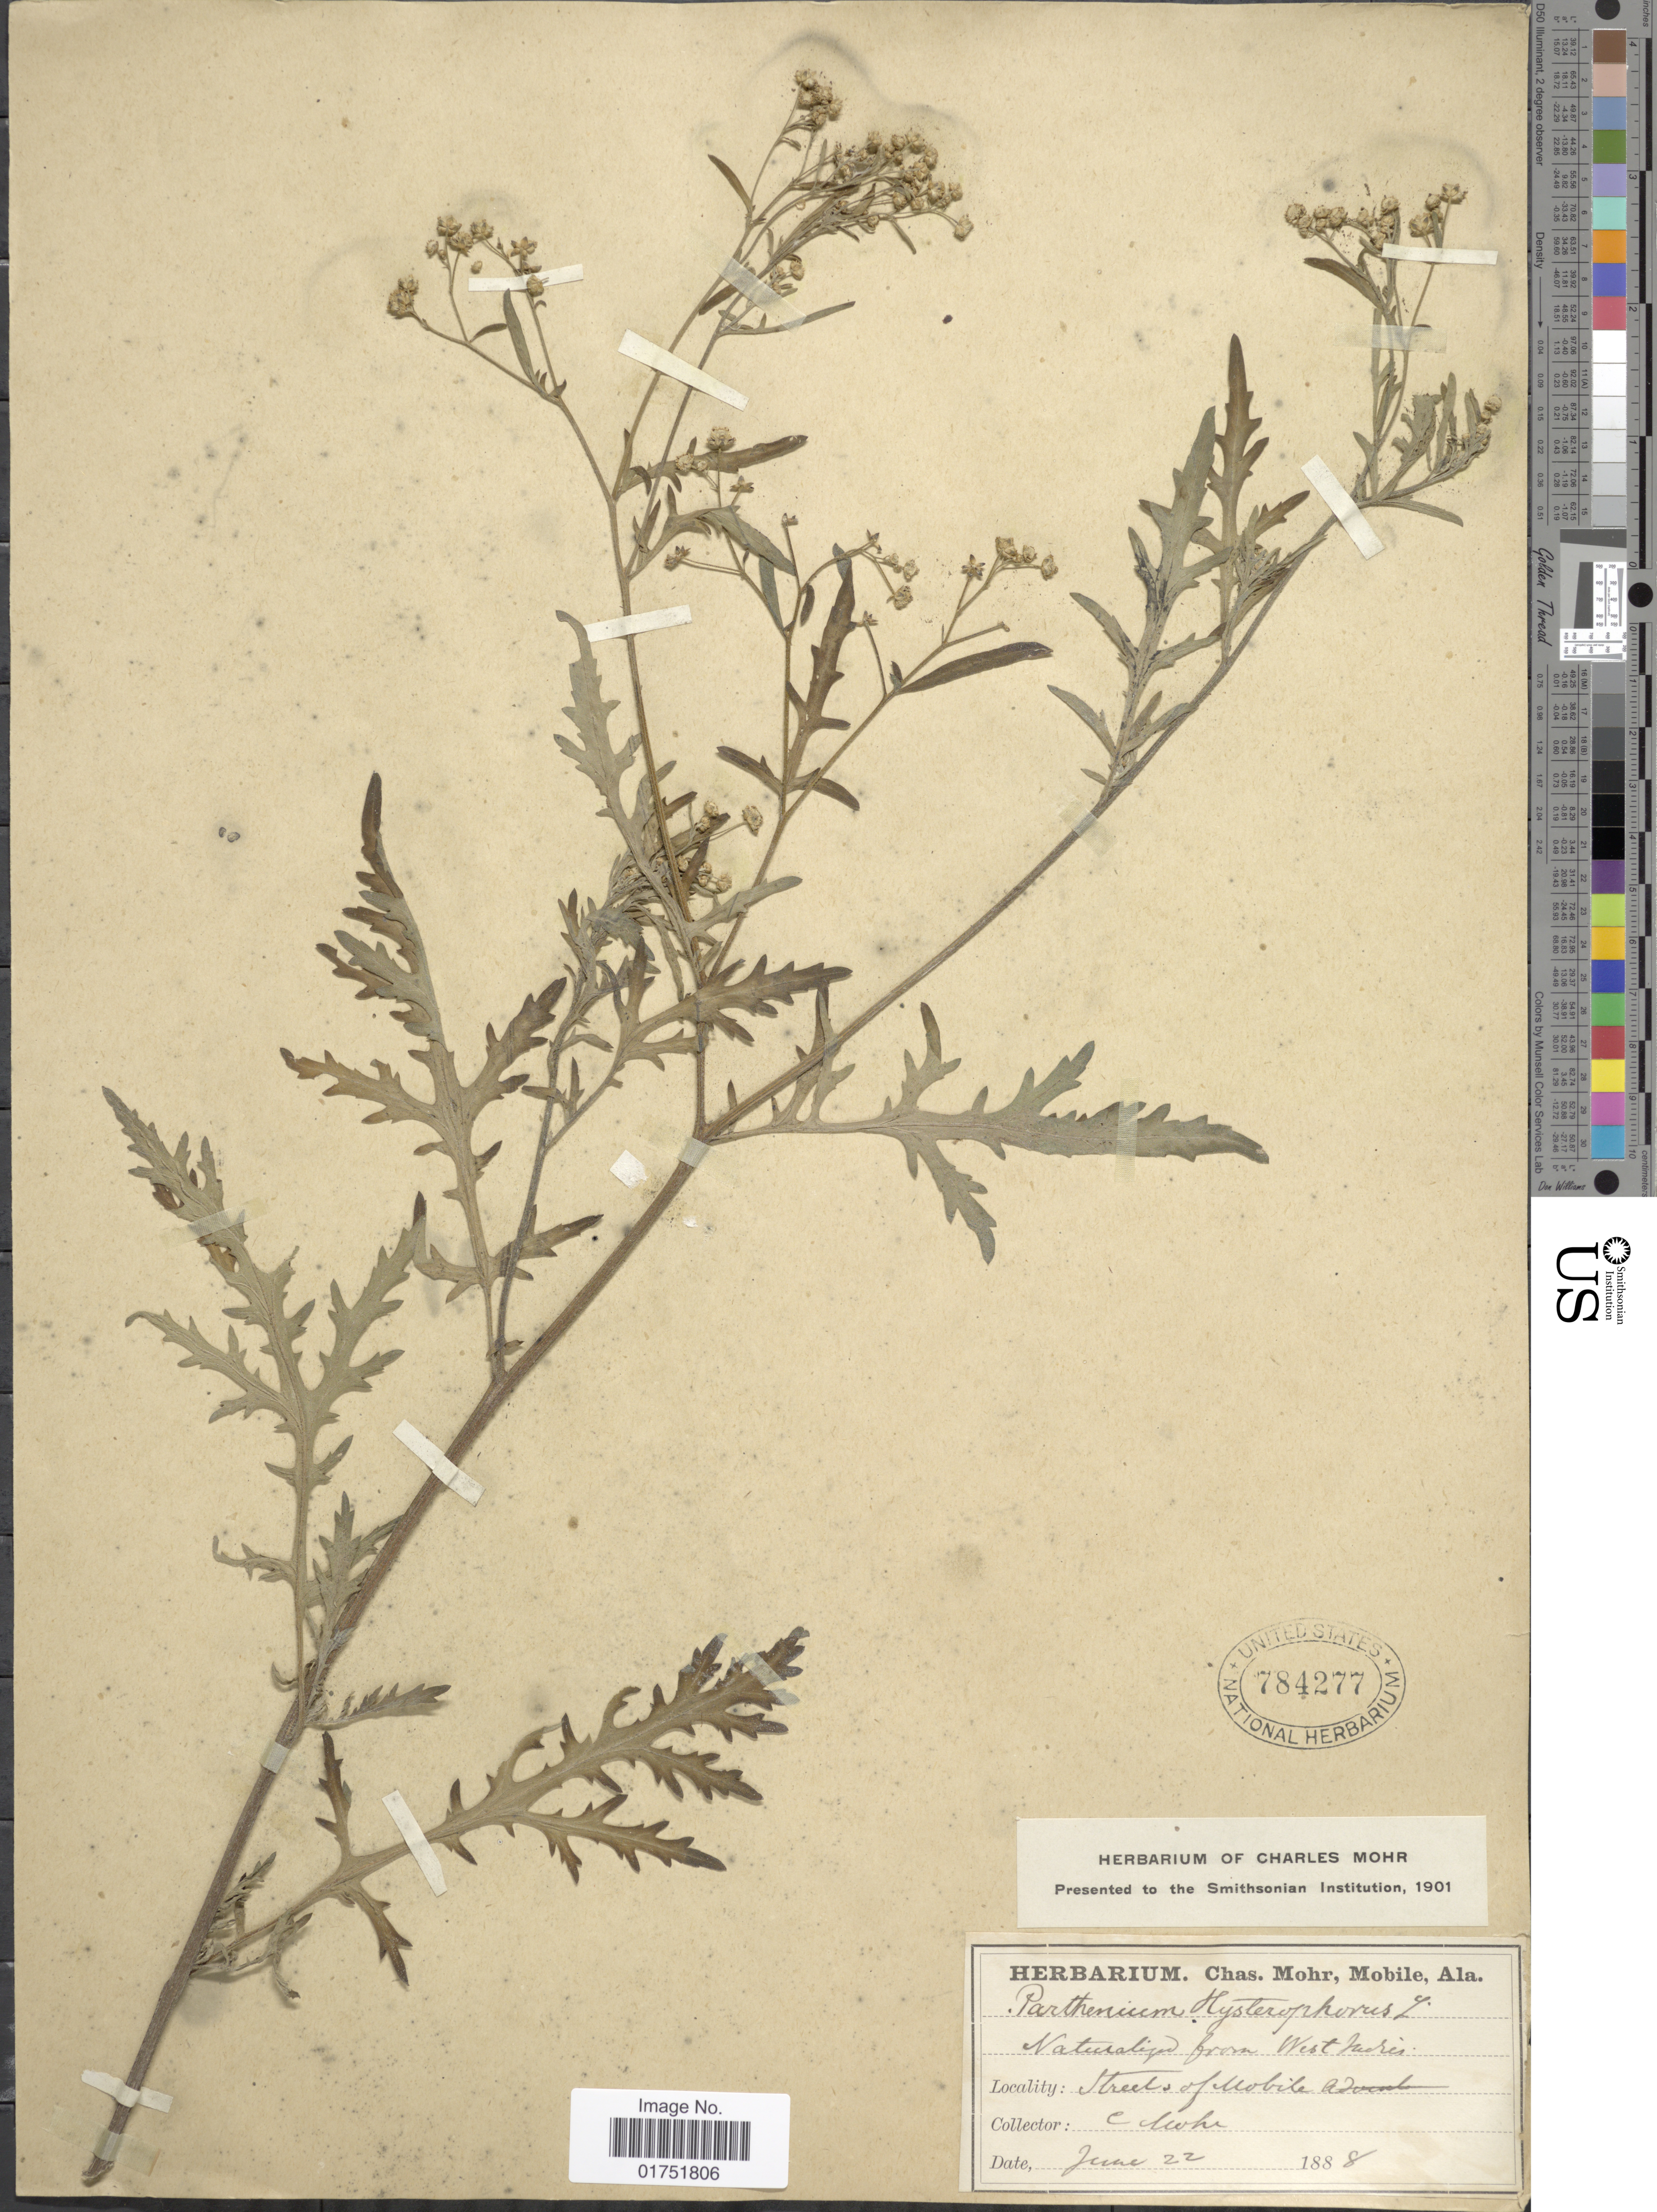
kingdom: Plantae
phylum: Tracheophyta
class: Magnoliopsida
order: Asterales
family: Asteraceae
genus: Parthenium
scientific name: Parthenium hysterophorus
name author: L.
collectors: C. T. Mohr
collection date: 1888-06-22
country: United States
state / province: Alabama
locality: Streets of Mobile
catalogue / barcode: US 784277